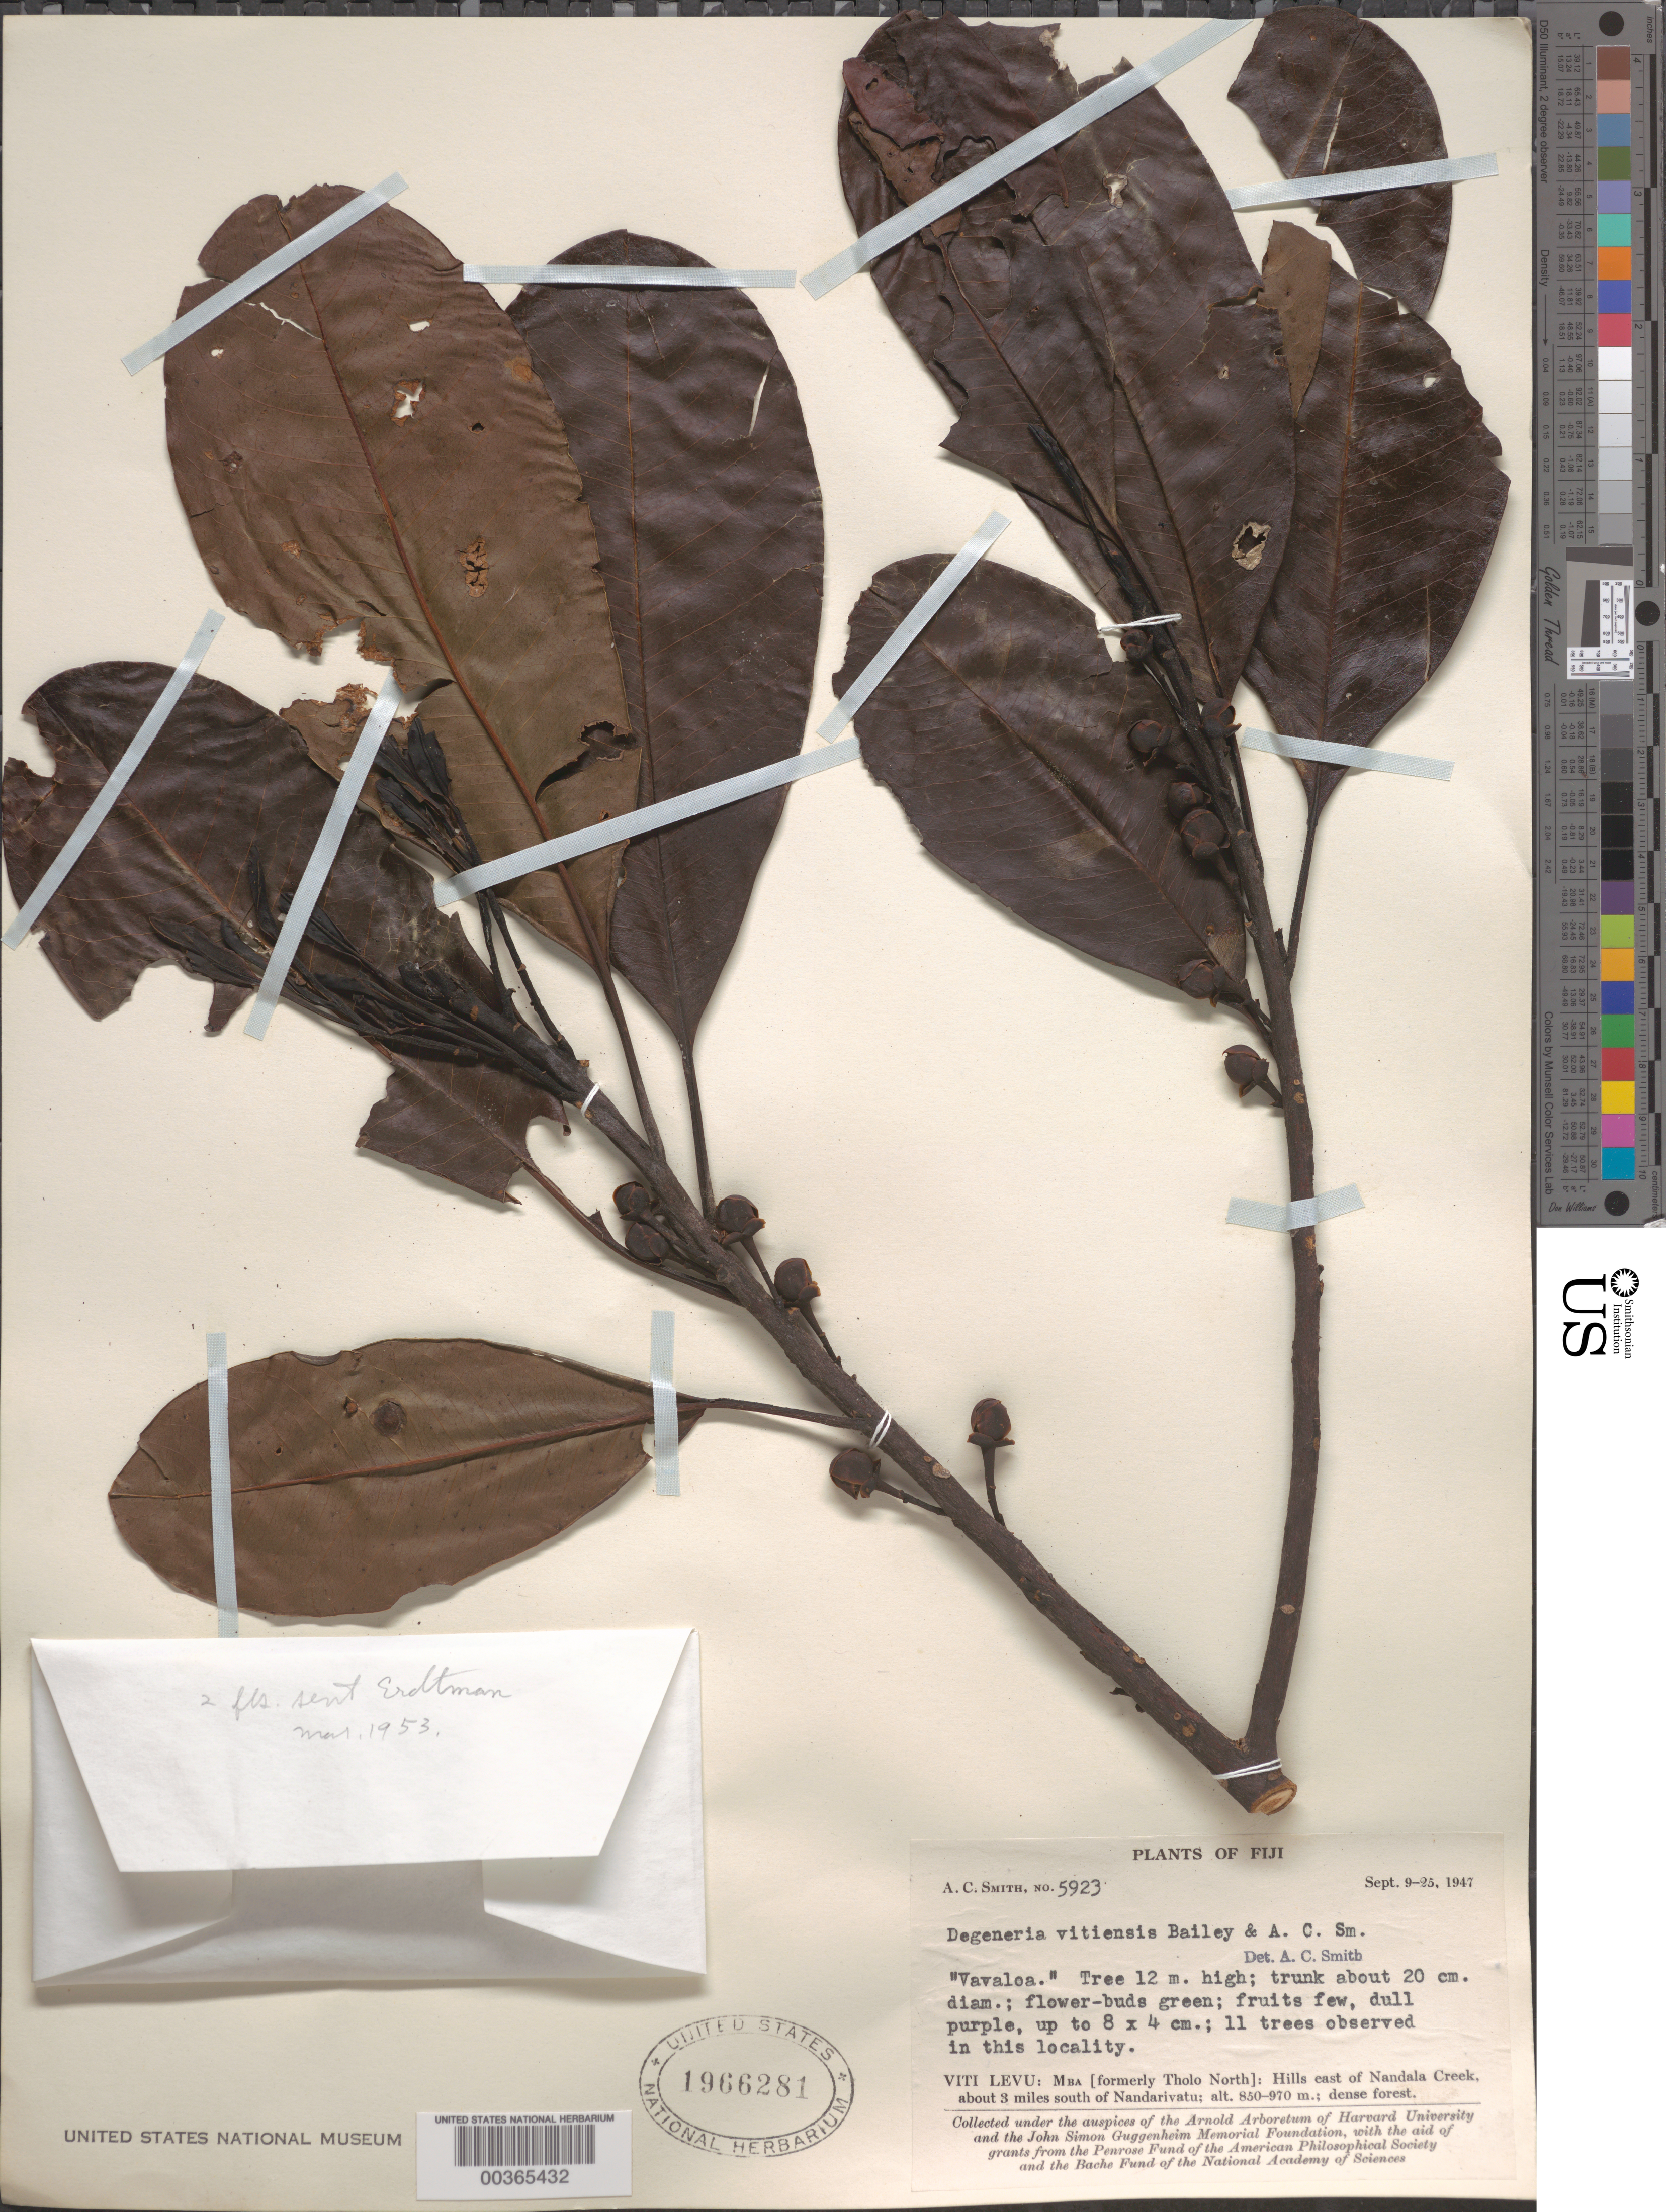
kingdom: Plantae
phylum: Tracheophyta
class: Magnoliopsida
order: Magnoliales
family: Degeneriaceae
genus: Degeneria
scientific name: Degeneria vitiensis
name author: L.W. Bailey & A.C. Sm.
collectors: A. C. Smith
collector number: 5923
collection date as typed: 09 Sep 1947 to 25 Sep 1947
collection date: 1947-09-09/1947-09-25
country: Fiji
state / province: Western Division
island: Viti Levu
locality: Mba Prov., e of nandala creek, s of nandarivatu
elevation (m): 850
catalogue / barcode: US 1966281